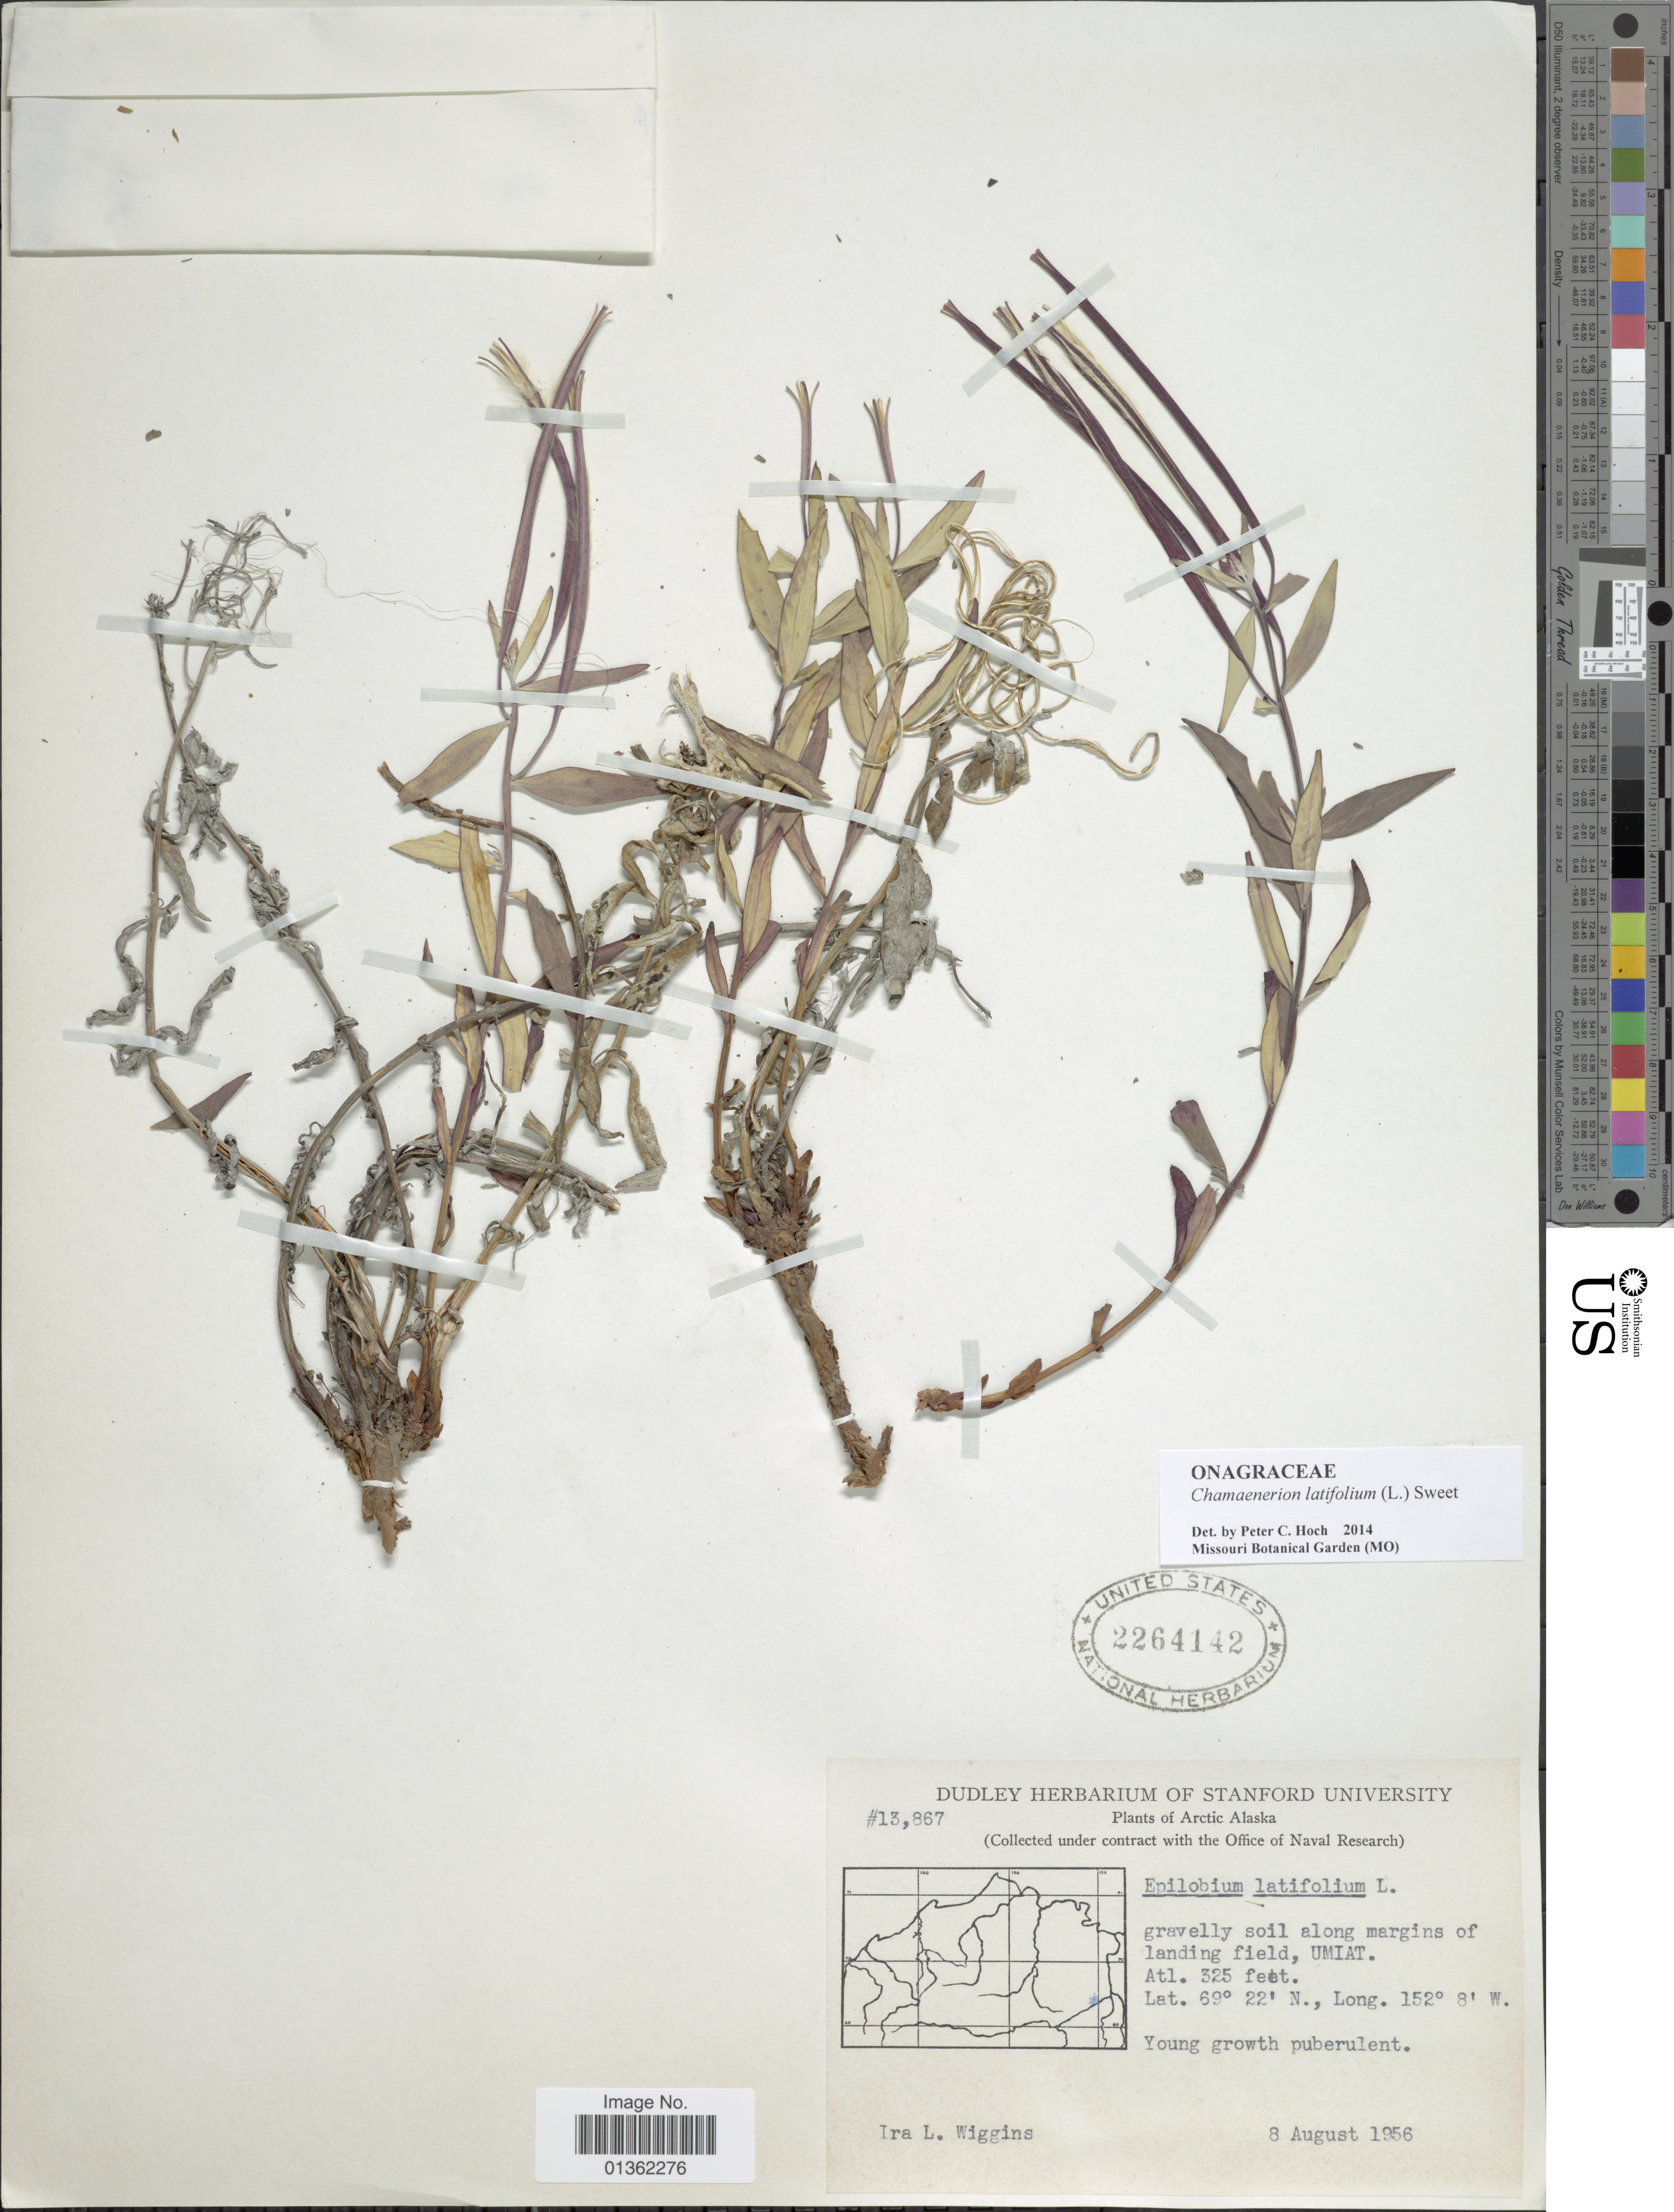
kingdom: Plantae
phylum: Tracheophyta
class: Magnoliopsida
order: Myrtales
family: Onagraceae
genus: Chamaenerion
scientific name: Chamaenerion latifolium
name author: (L.) Th. Fr. & Lange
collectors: I. L. Wiggins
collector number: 13867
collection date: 1956-08-08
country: United States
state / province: Alaska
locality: Arctic Alaska. Gravelly soil along margins of landing field, Umiat.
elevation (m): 99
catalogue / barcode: US 2264142